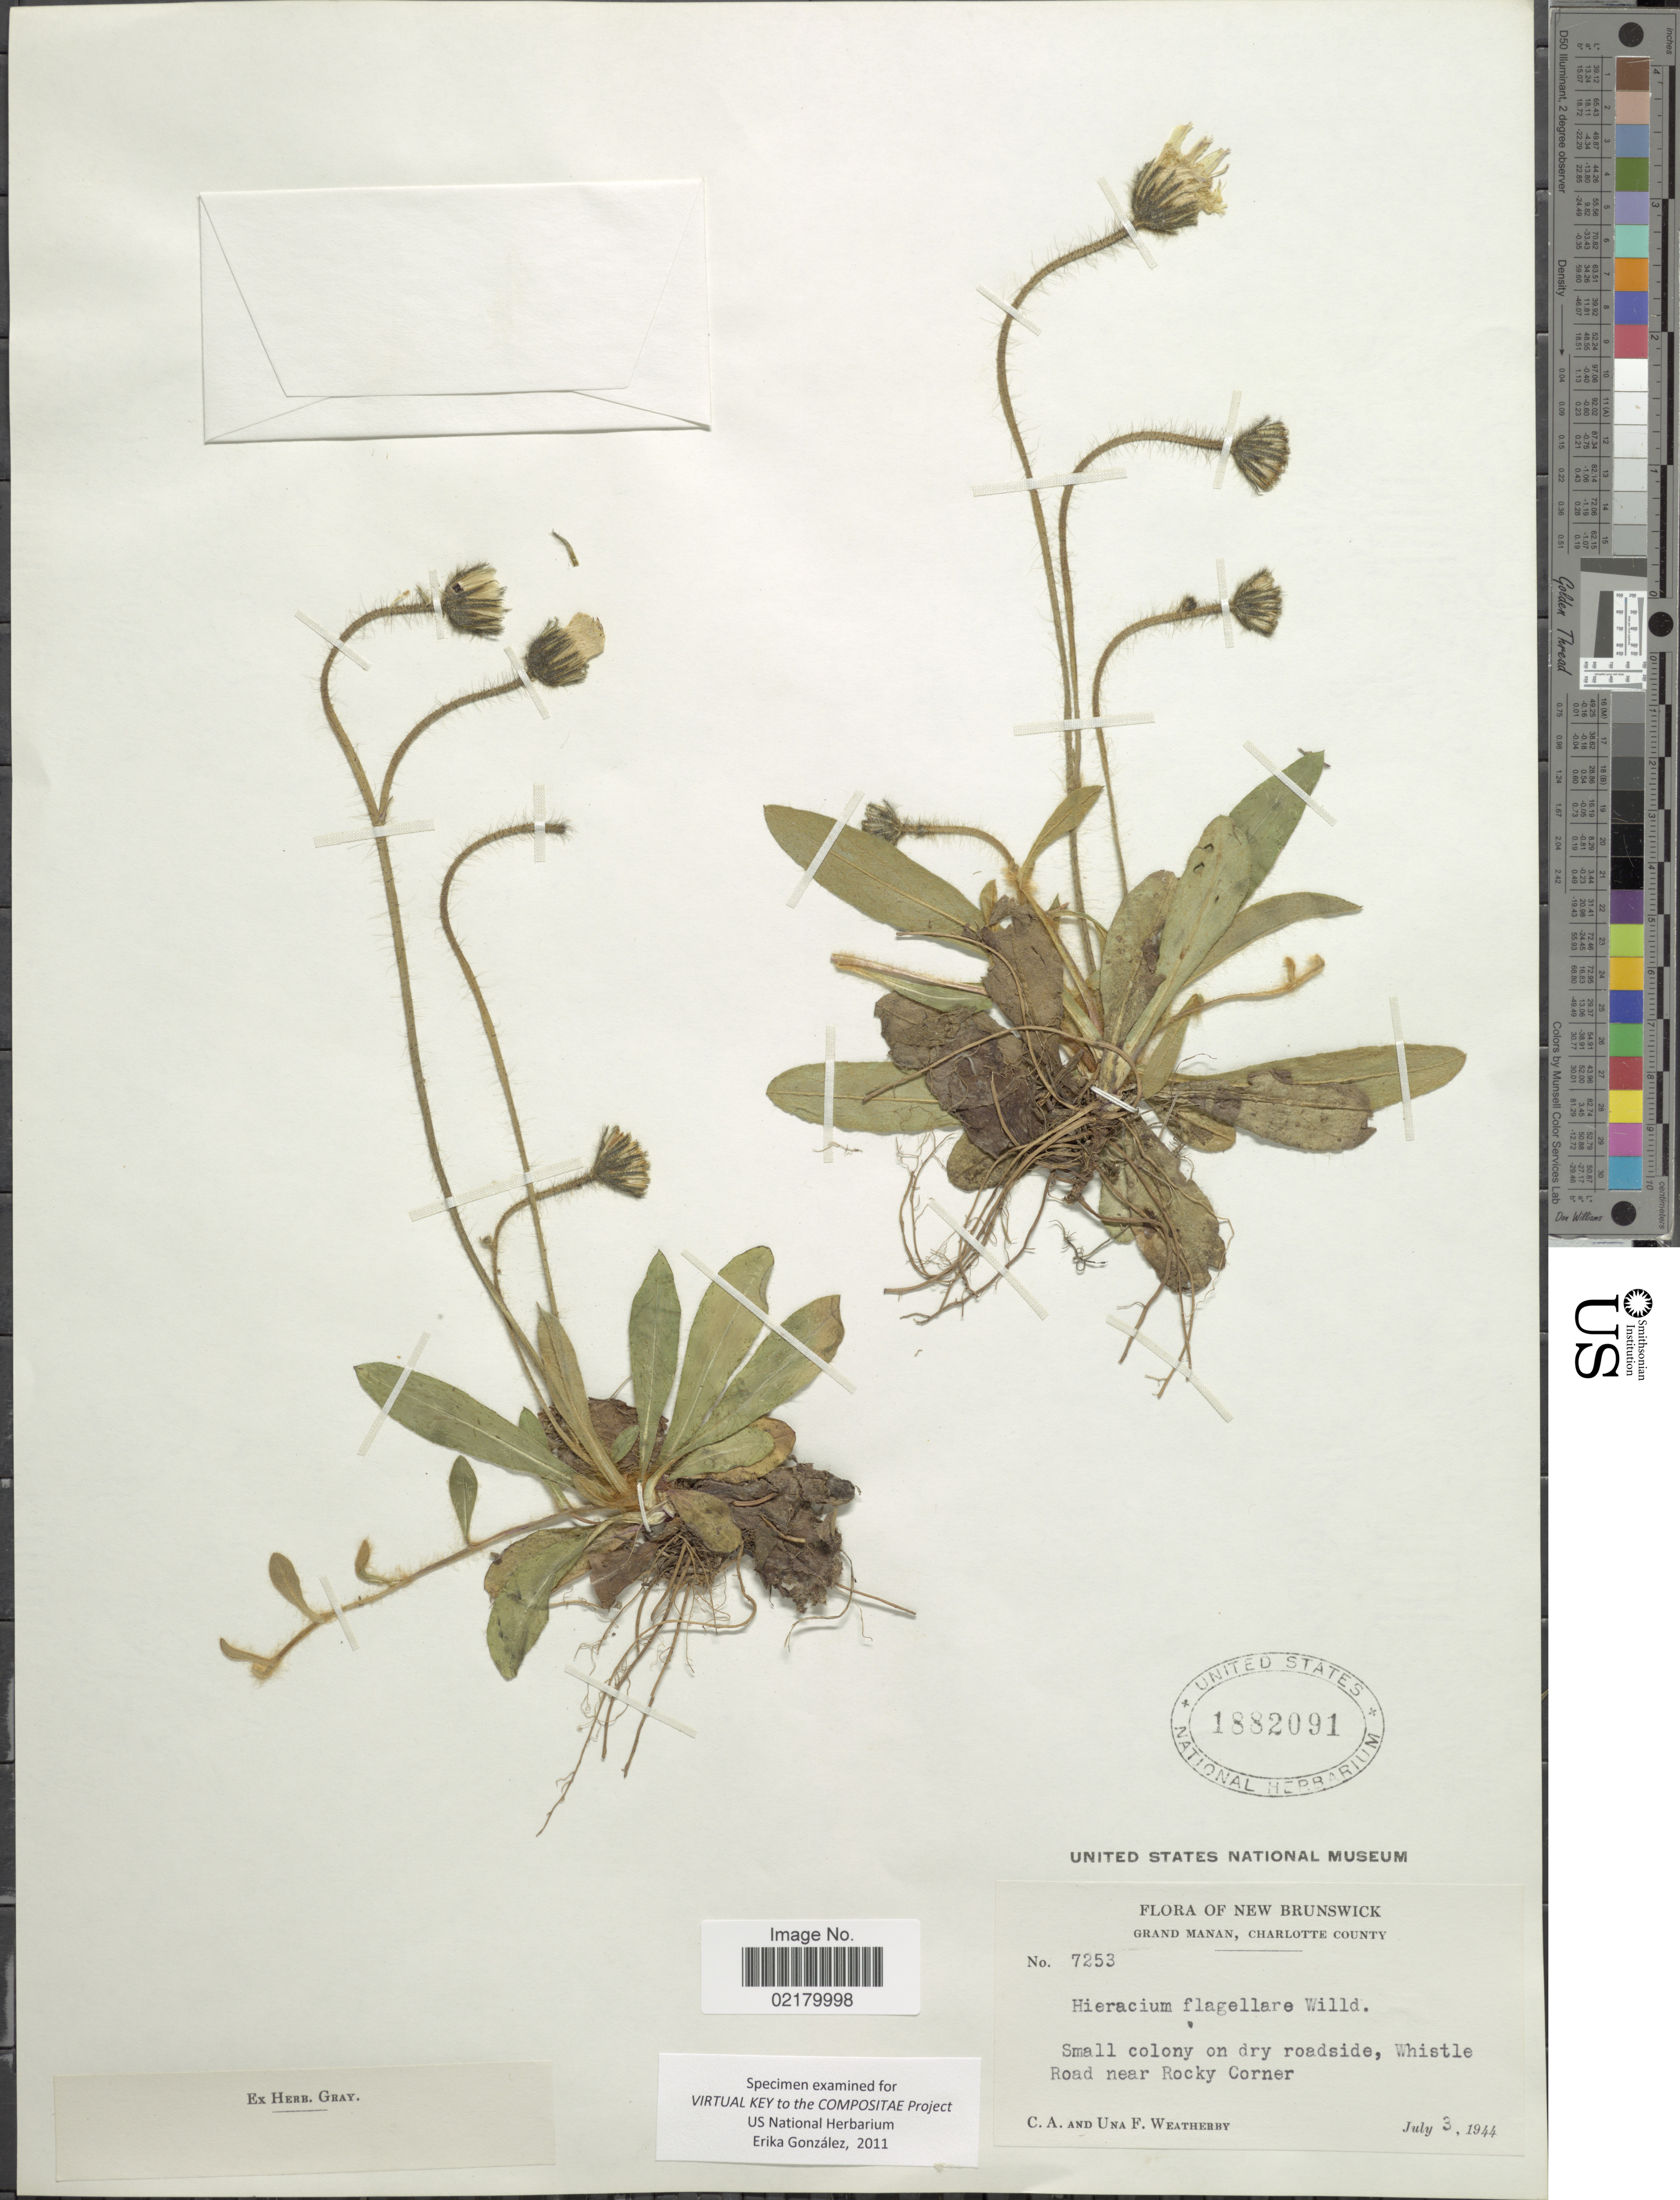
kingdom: Plantae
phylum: Tracheophyta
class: Magnoliopsida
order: Asterales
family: Asteraceae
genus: Hieracium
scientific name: Hieracium flagellare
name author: Willd.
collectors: C. A. Weatherby & U. Weatherby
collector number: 7253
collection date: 1944-07-03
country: Canada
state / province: New Brunswick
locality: Grand Manan, Charlotte County, Small colony on dry roadside, Whistle Road near Rocky Corner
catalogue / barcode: US 1882091